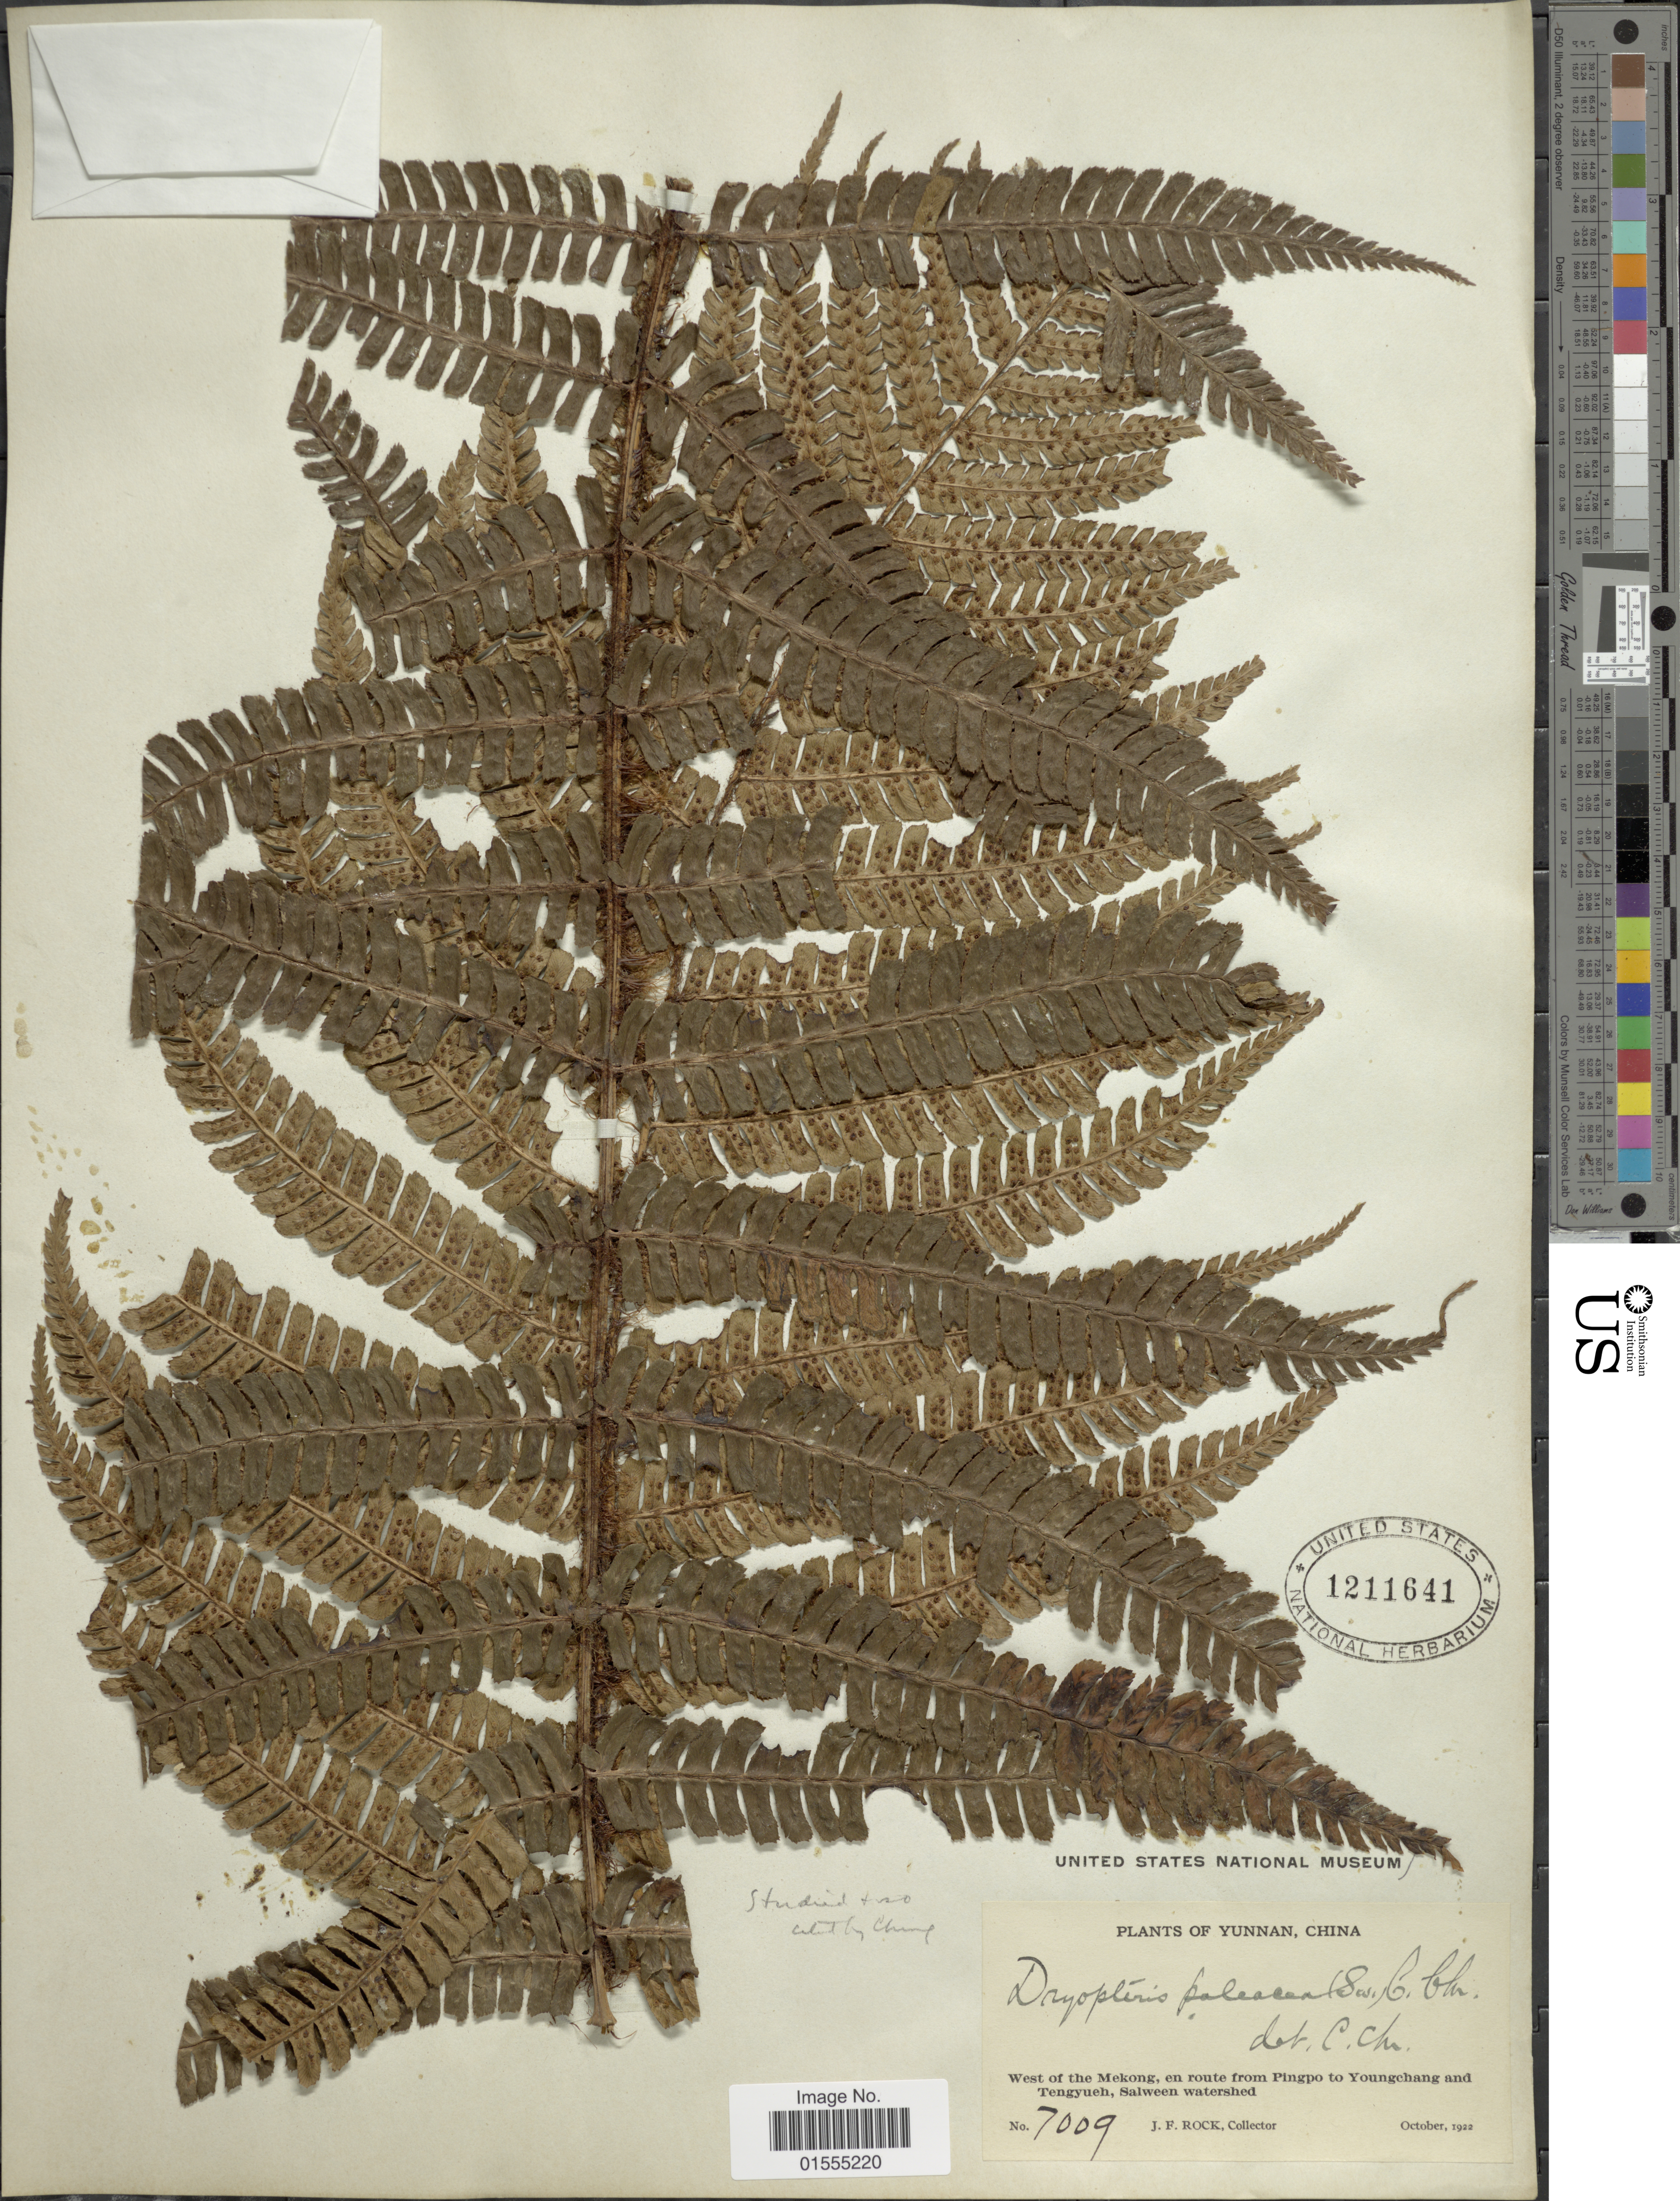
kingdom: Plantae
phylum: Tracheophyta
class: Polypodiopsida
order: Polypodiales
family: Dryopteridaceae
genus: Dryopteris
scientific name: Dryopteris wallichiana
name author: (Spreng.) Hyl.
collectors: J. Rock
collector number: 7009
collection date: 1922-10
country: China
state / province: Yunnan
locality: West of the Mekong, en route from Pingpo to Youngchang and Tengyueh, Salween watershed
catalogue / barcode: US 1211641